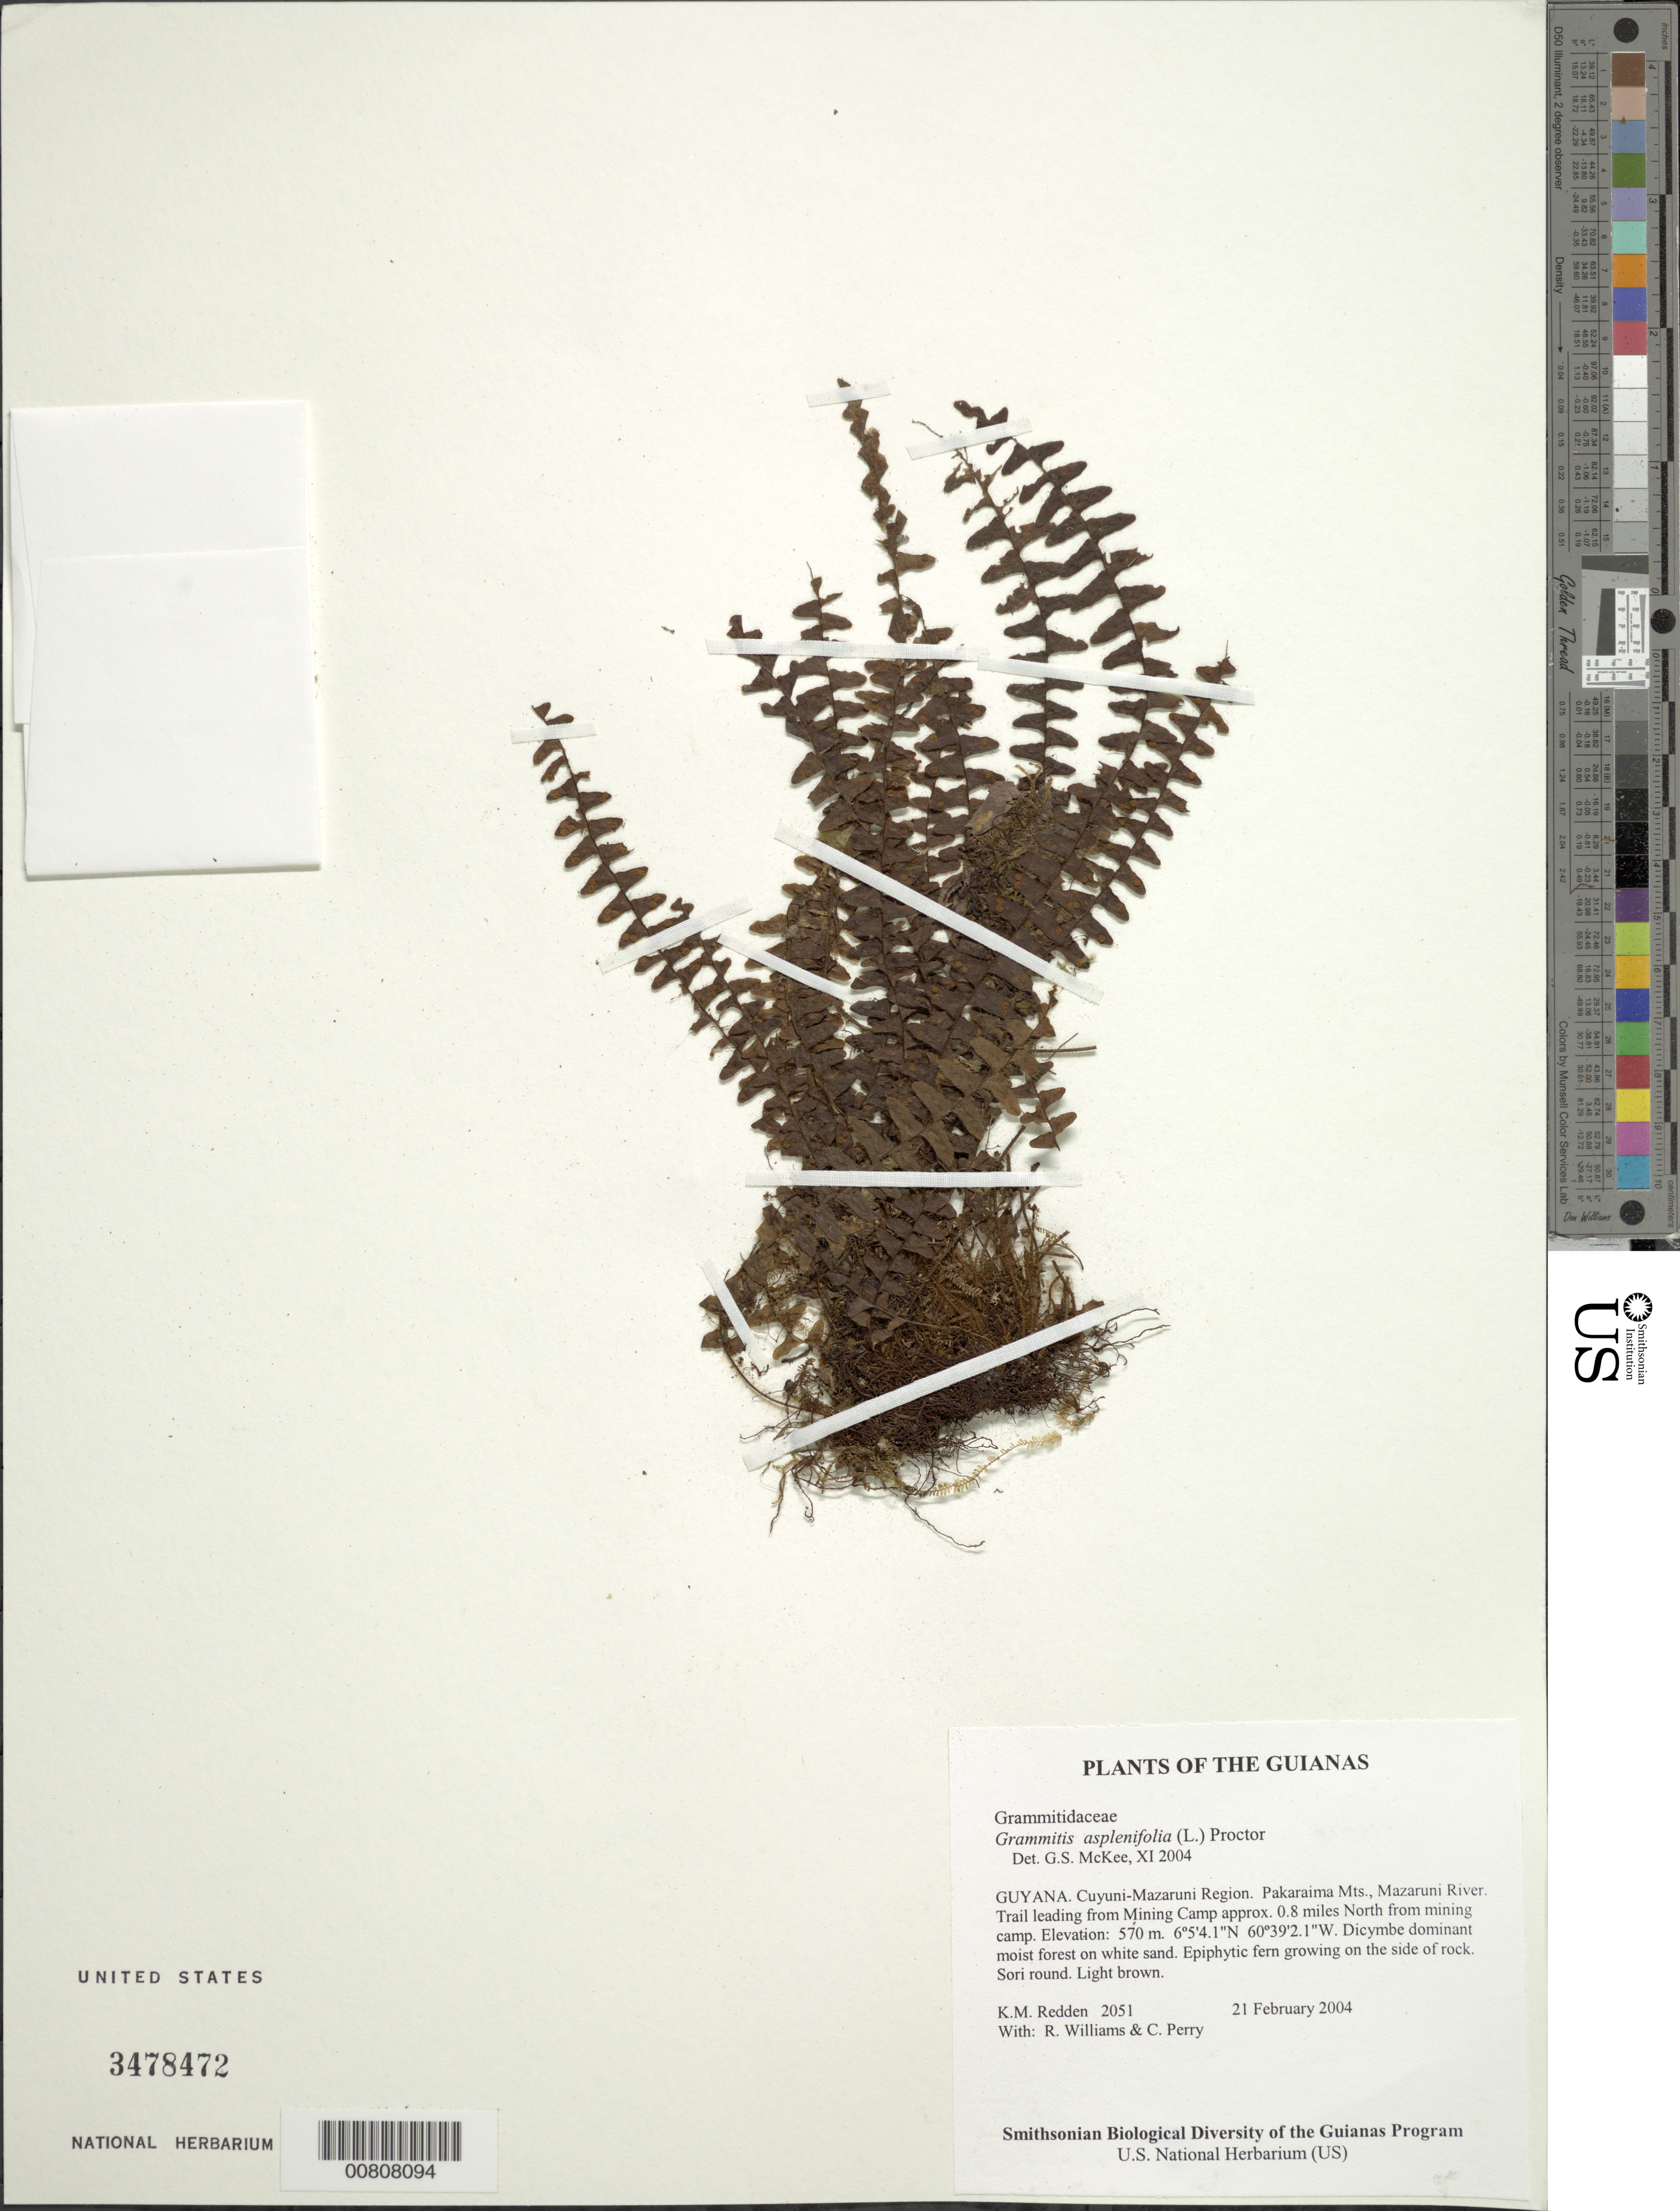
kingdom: Plantae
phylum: Tracheophyta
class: Polypodiopsida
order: Polypodiales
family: Polypodiaceae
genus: Terpsichore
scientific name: Terpsichore asplenifolia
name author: (L.) A.R. Sm.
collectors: K. M. Redden, R. Williams & C. Perry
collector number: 2051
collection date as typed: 21 February 2004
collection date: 2004-02-21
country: Guyana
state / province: Cuyuni-Mazaruni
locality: Pakaraima Mts., Mazaruni River. Trail leading from Mining Camp approx. 0.8 miles North from mining camp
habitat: Dicymbe dominant moist forest on white sand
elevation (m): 570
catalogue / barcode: US 3478472